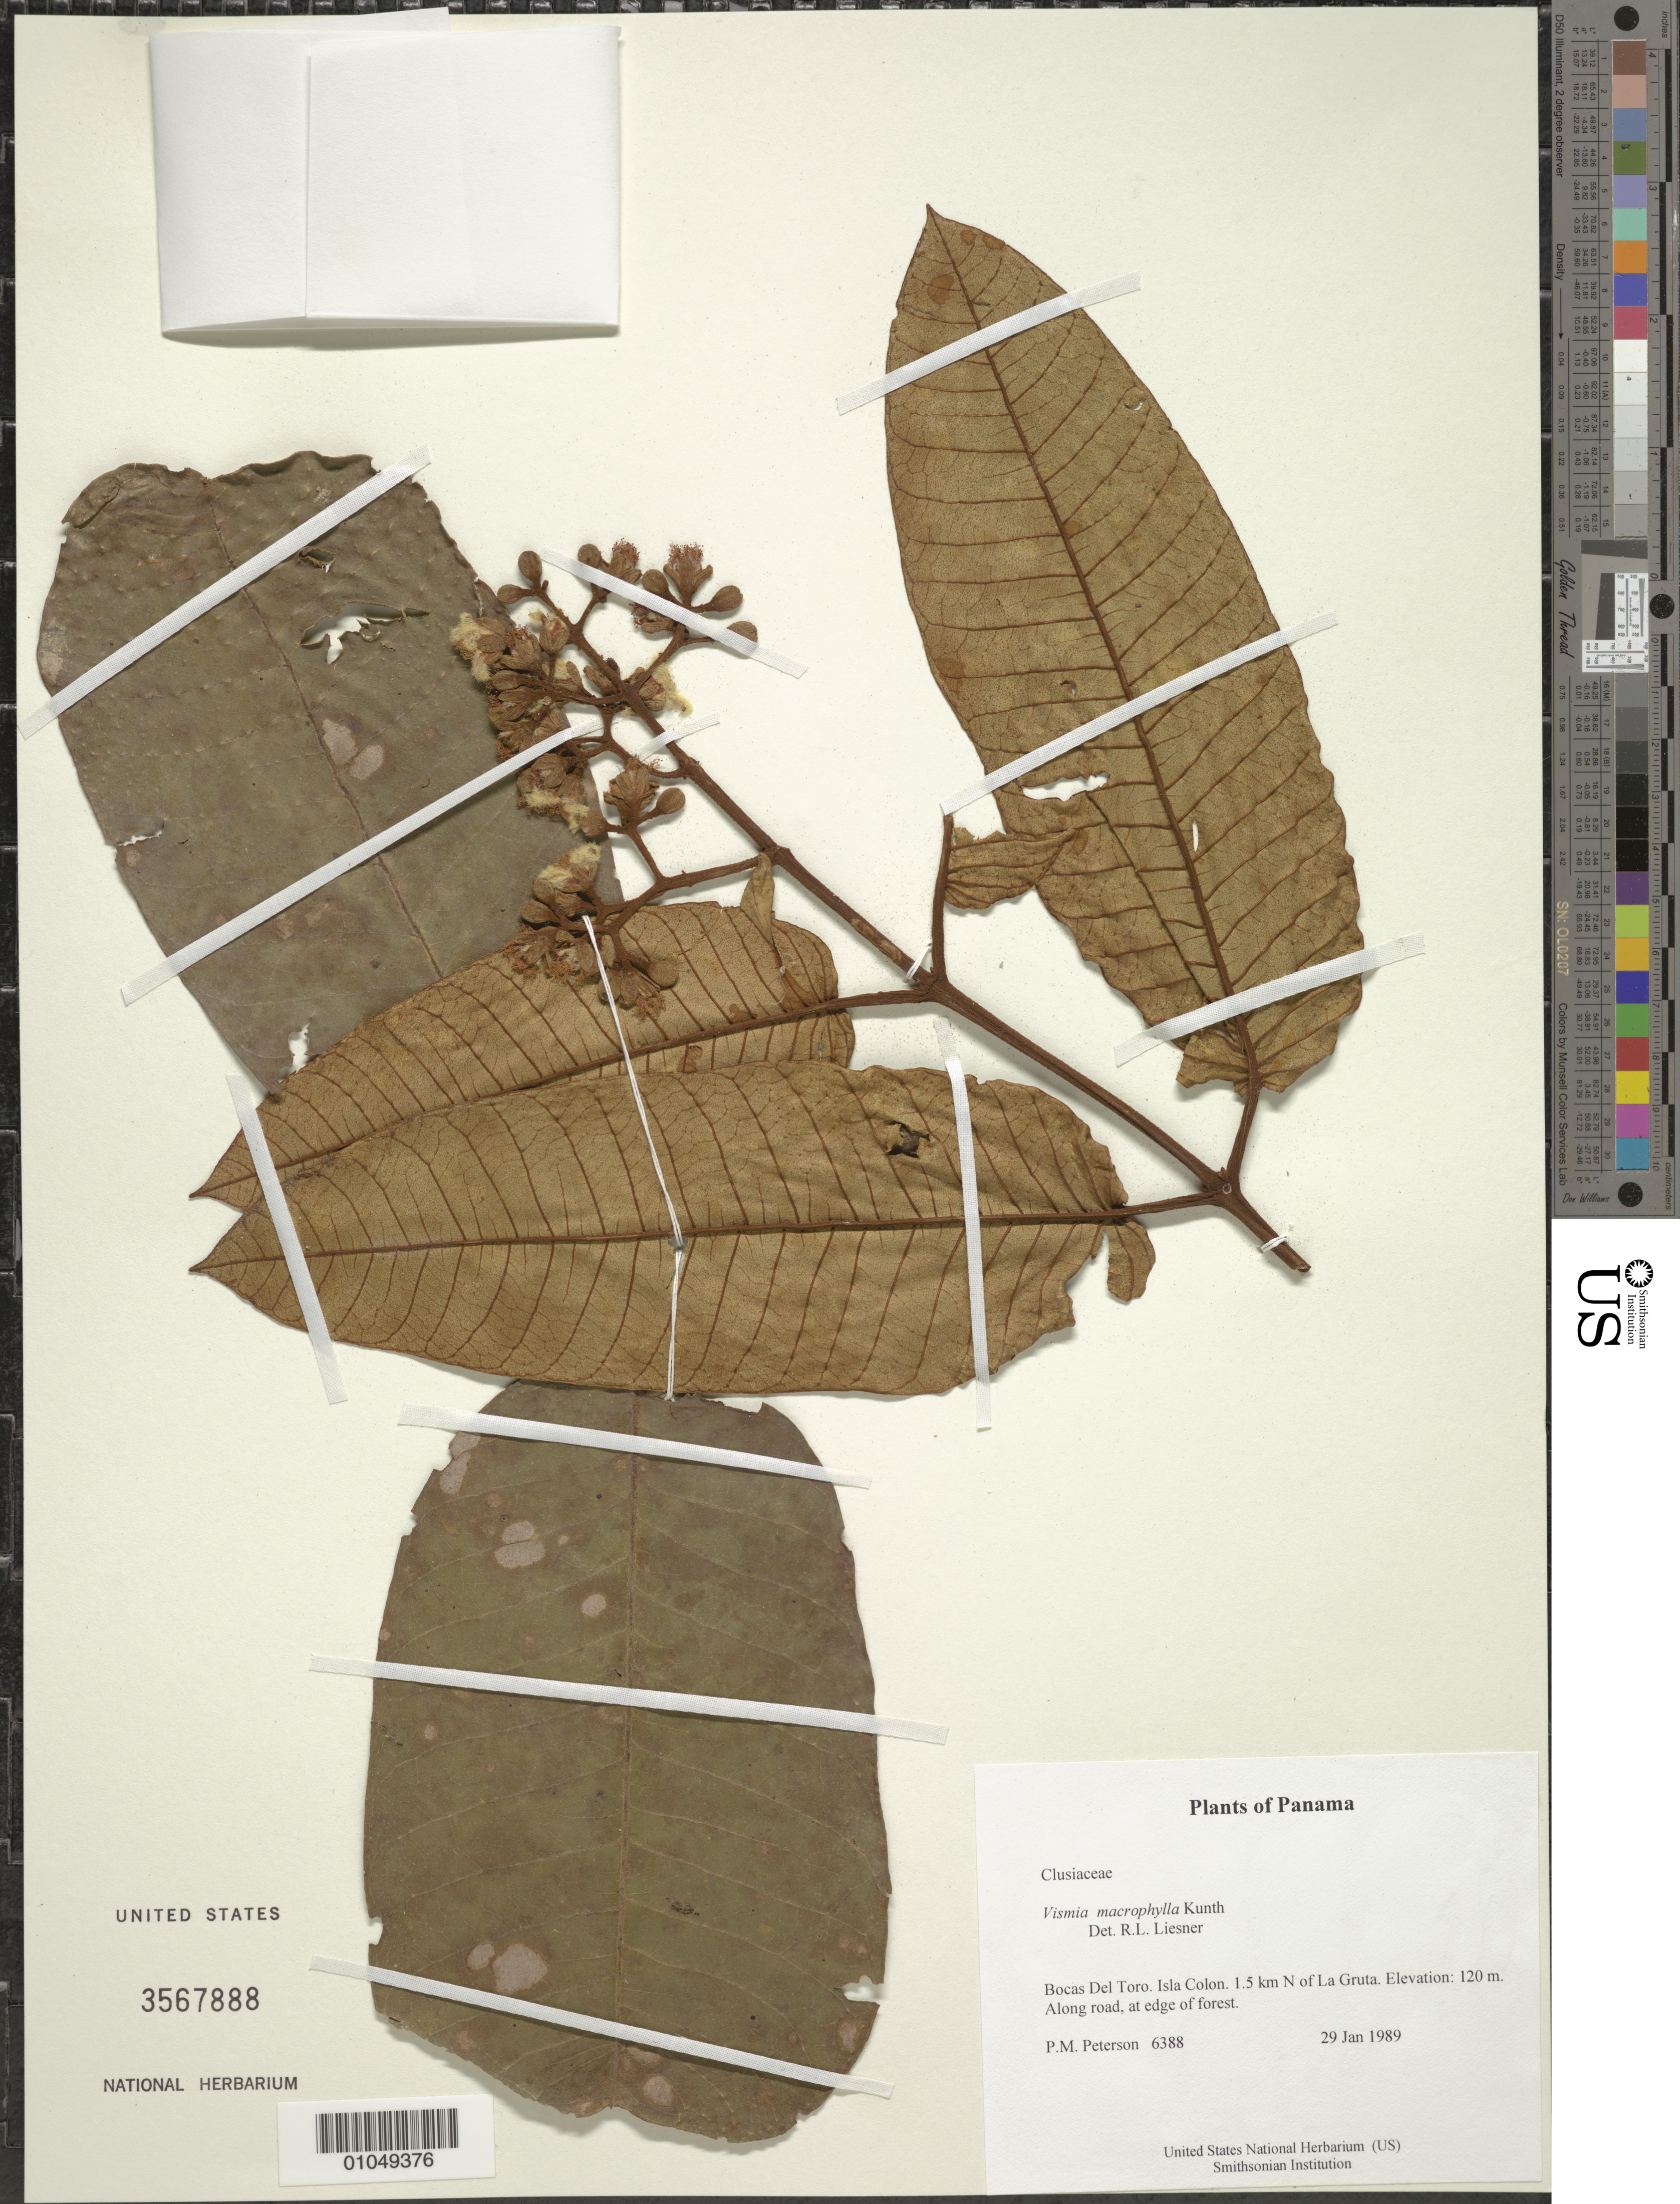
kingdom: Plantae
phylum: Tracheophyta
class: Magnoliopsida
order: Malpighiales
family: Hypericaceae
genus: Vismia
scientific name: Vismia macrophylla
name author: Kunth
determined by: Liesner, R. L.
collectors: P. M. Peterson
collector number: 06388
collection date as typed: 29 Jan 1989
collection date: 1989-01-29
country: Panama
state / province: Bocas del Toro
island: Colón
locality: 1.5 km N of La Gruta.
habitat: Along road, at edge of forest.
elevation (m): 120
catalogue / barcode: US 3567888